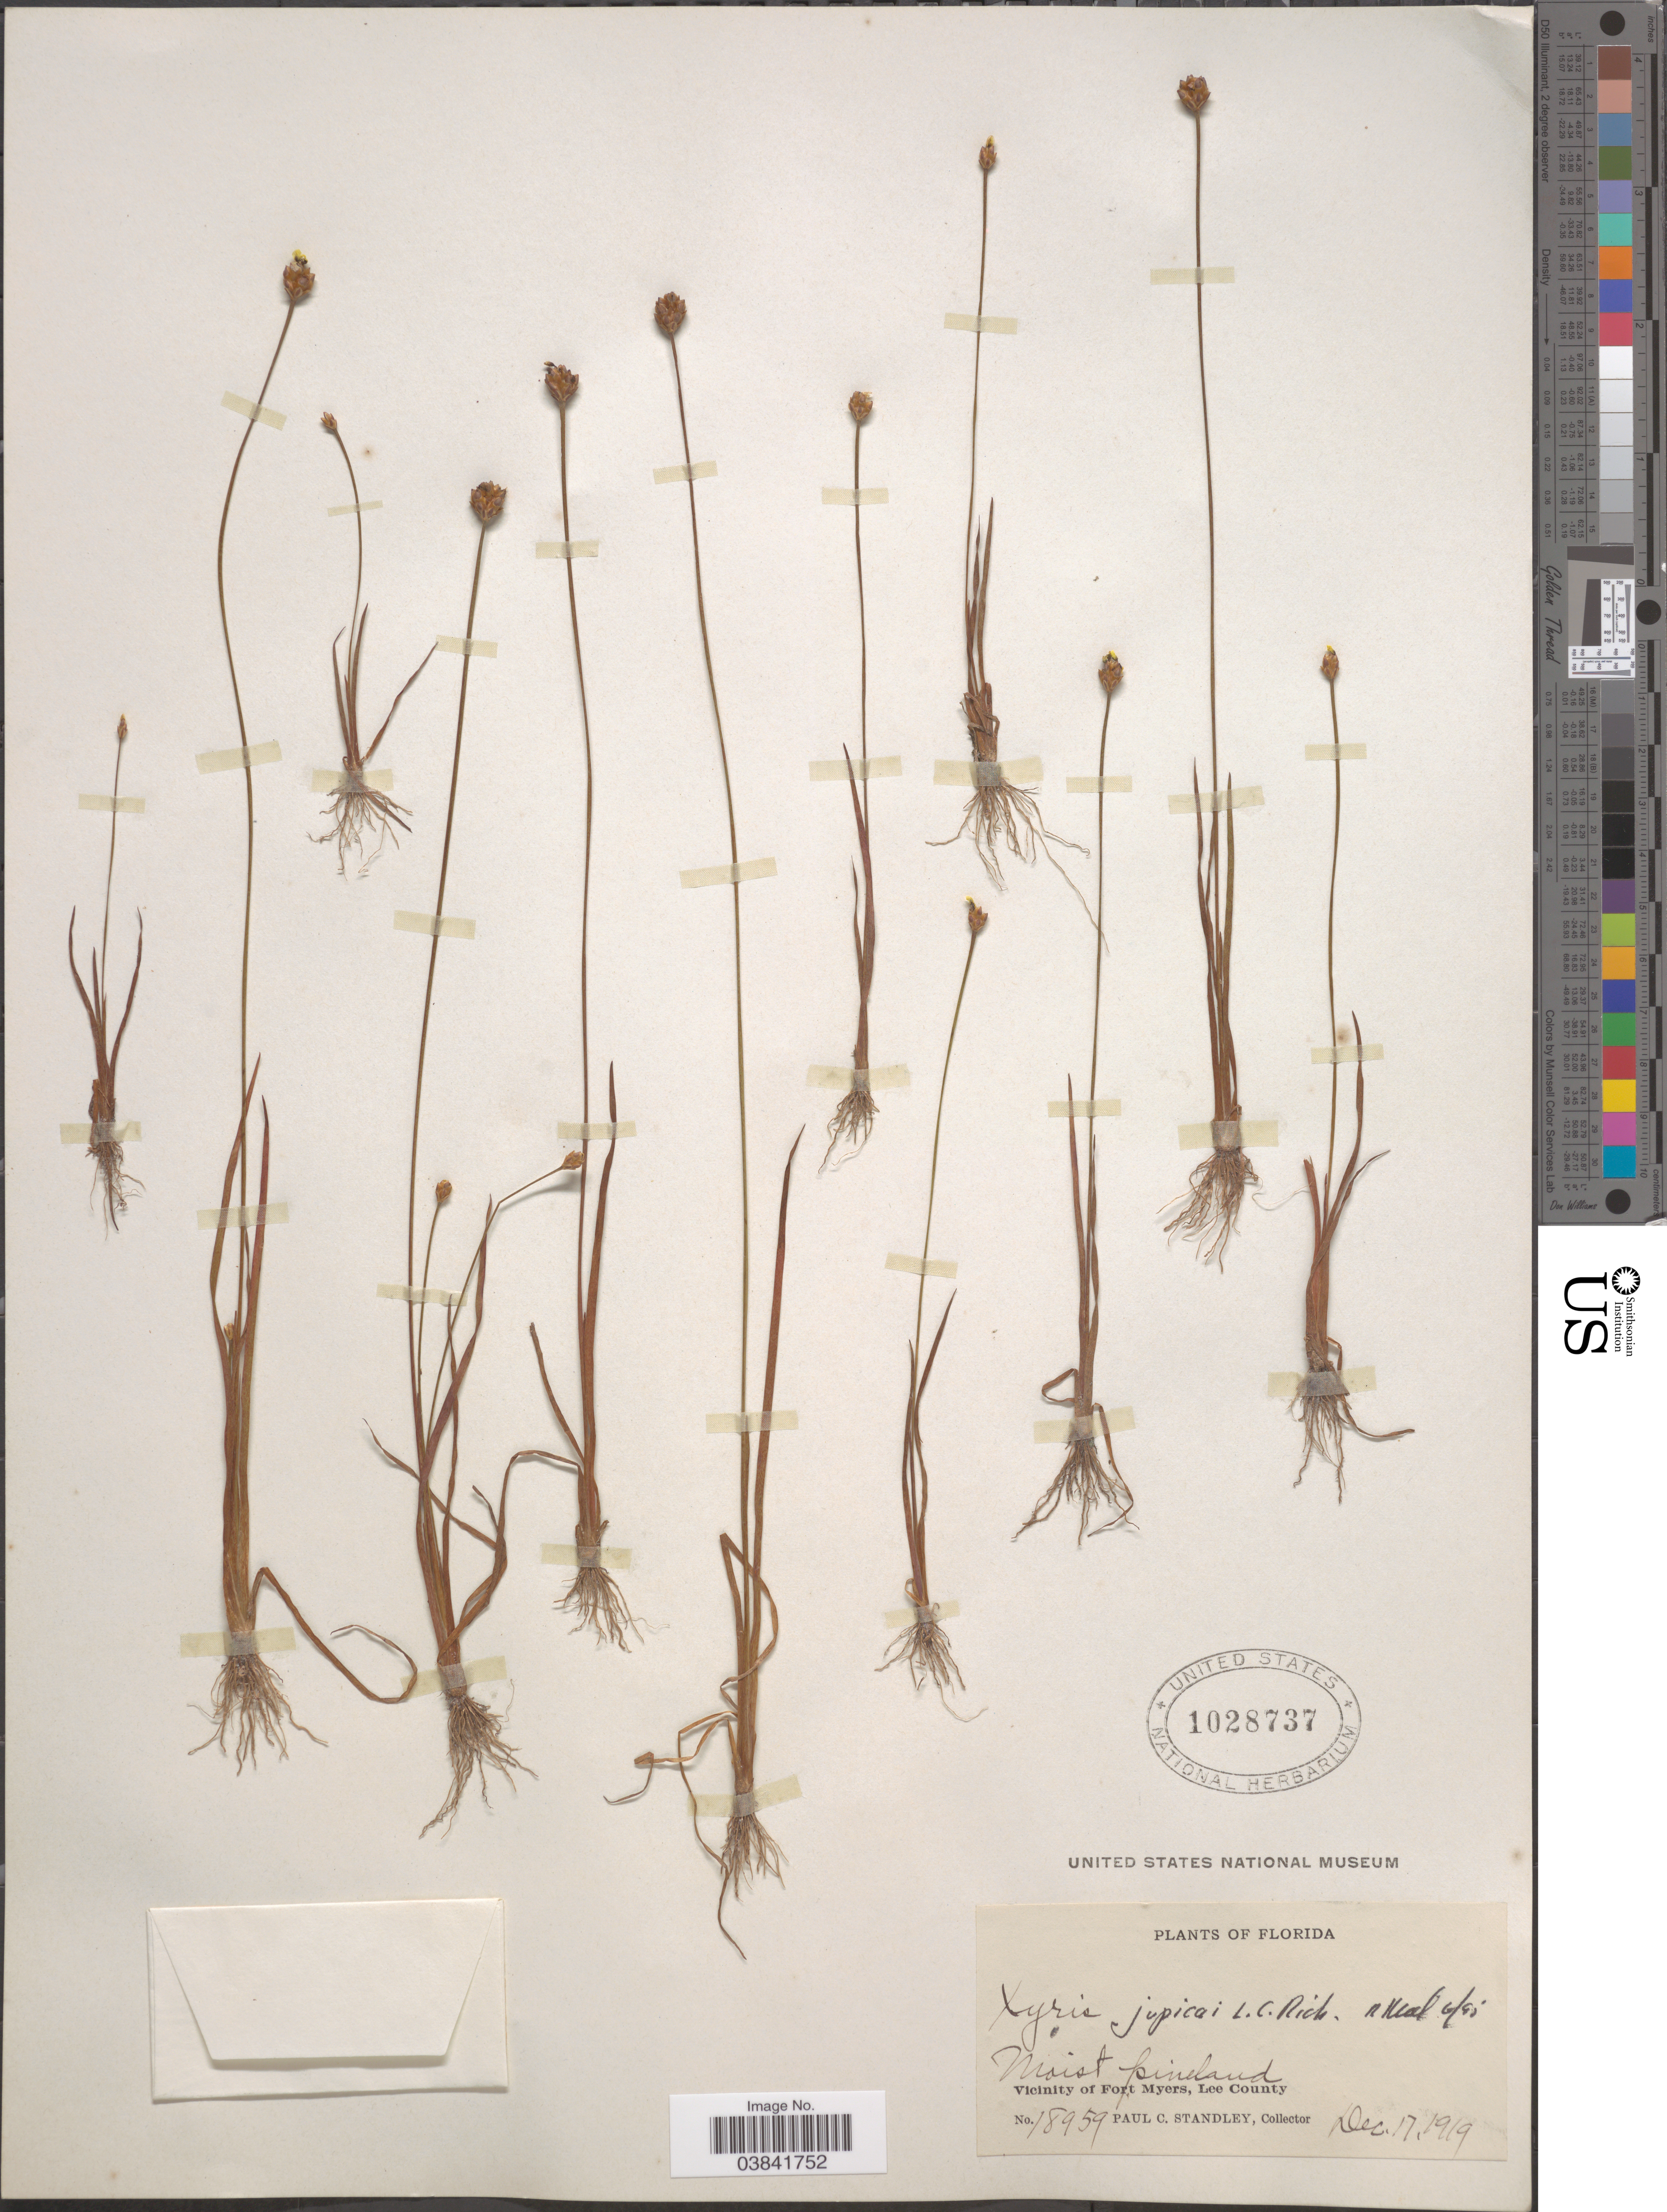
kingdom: Plantae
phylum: Tracheophyta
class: Liliopsida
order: Poales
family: Xyridaceae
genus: Xyris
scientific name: Xyris jupicai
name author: Rich.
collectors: P. C. Standley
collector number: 18959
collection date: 1919-12-17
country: United States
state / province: Florida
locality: Moist pineland. Vicinity of Fort Myers, Lee County.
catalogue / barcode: US 1028737